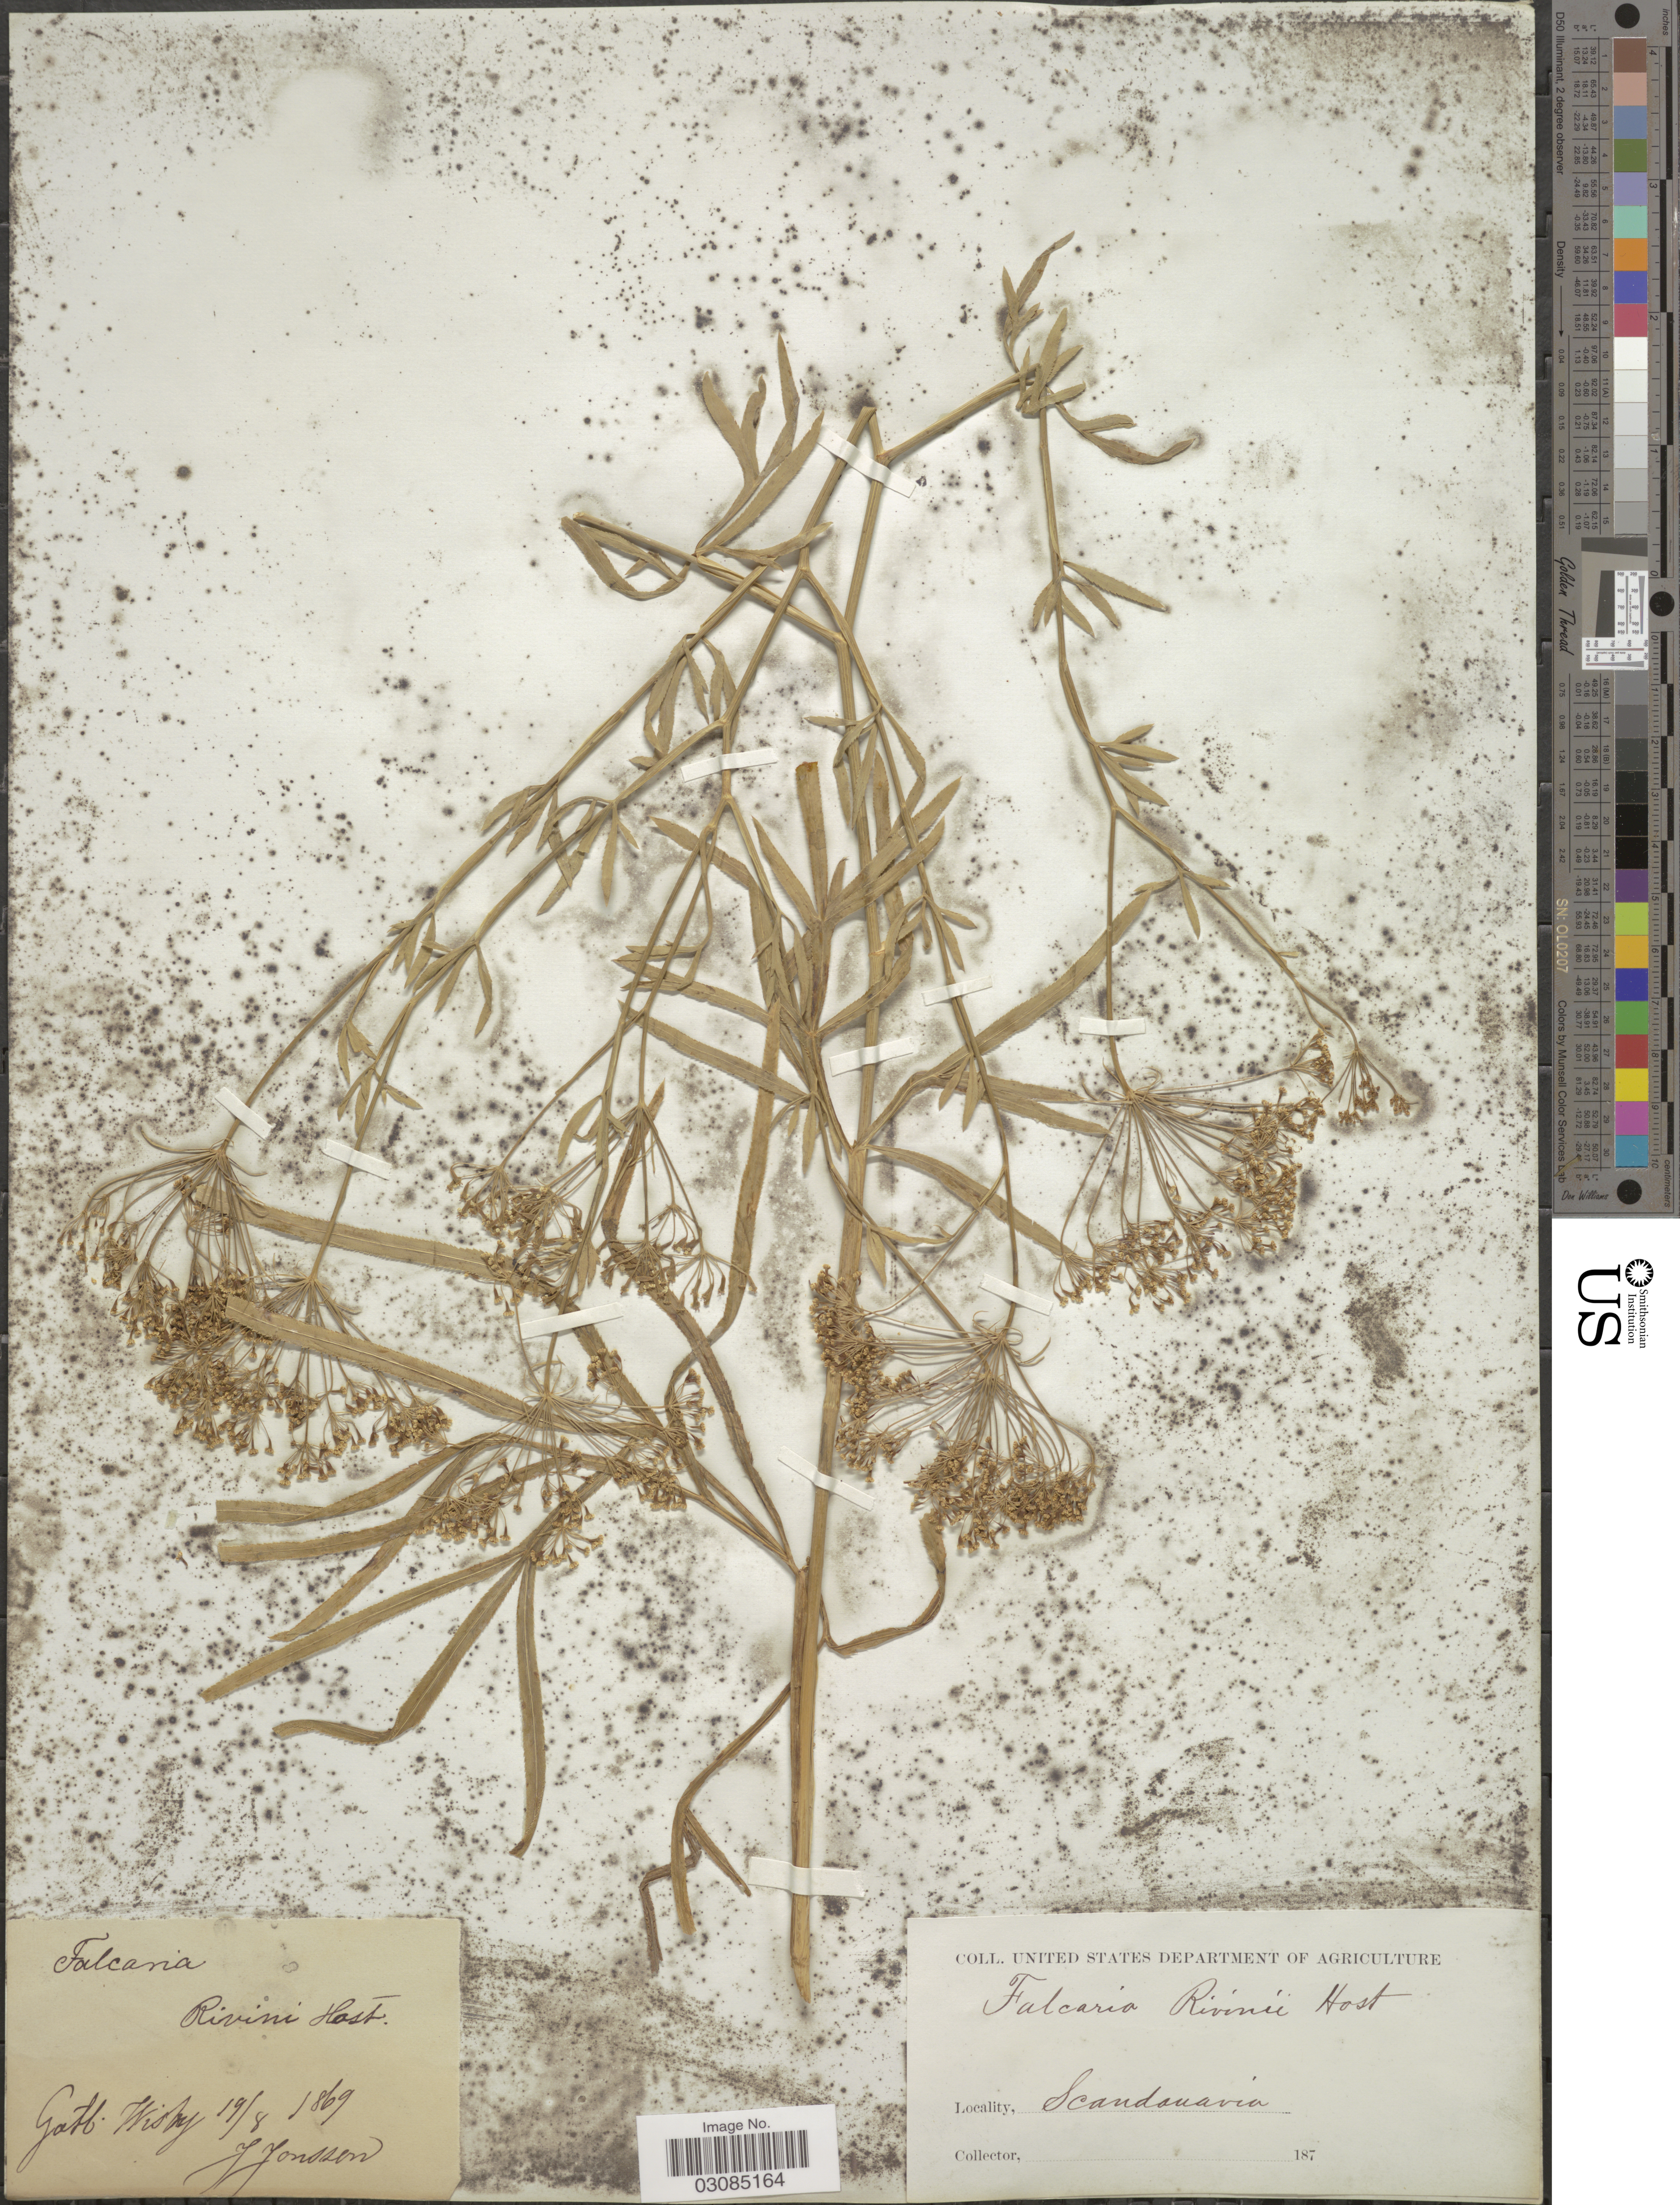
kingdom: Plantae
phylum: Tracheophyta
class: Magnoliopsida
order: Apiales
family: Apiaceae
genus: Falcaria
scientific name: Falcaria rivini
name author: Host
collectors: J. Jonsson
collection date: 1869-08-19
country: Sweden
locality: Scandanavia. Gatt. Wisby.